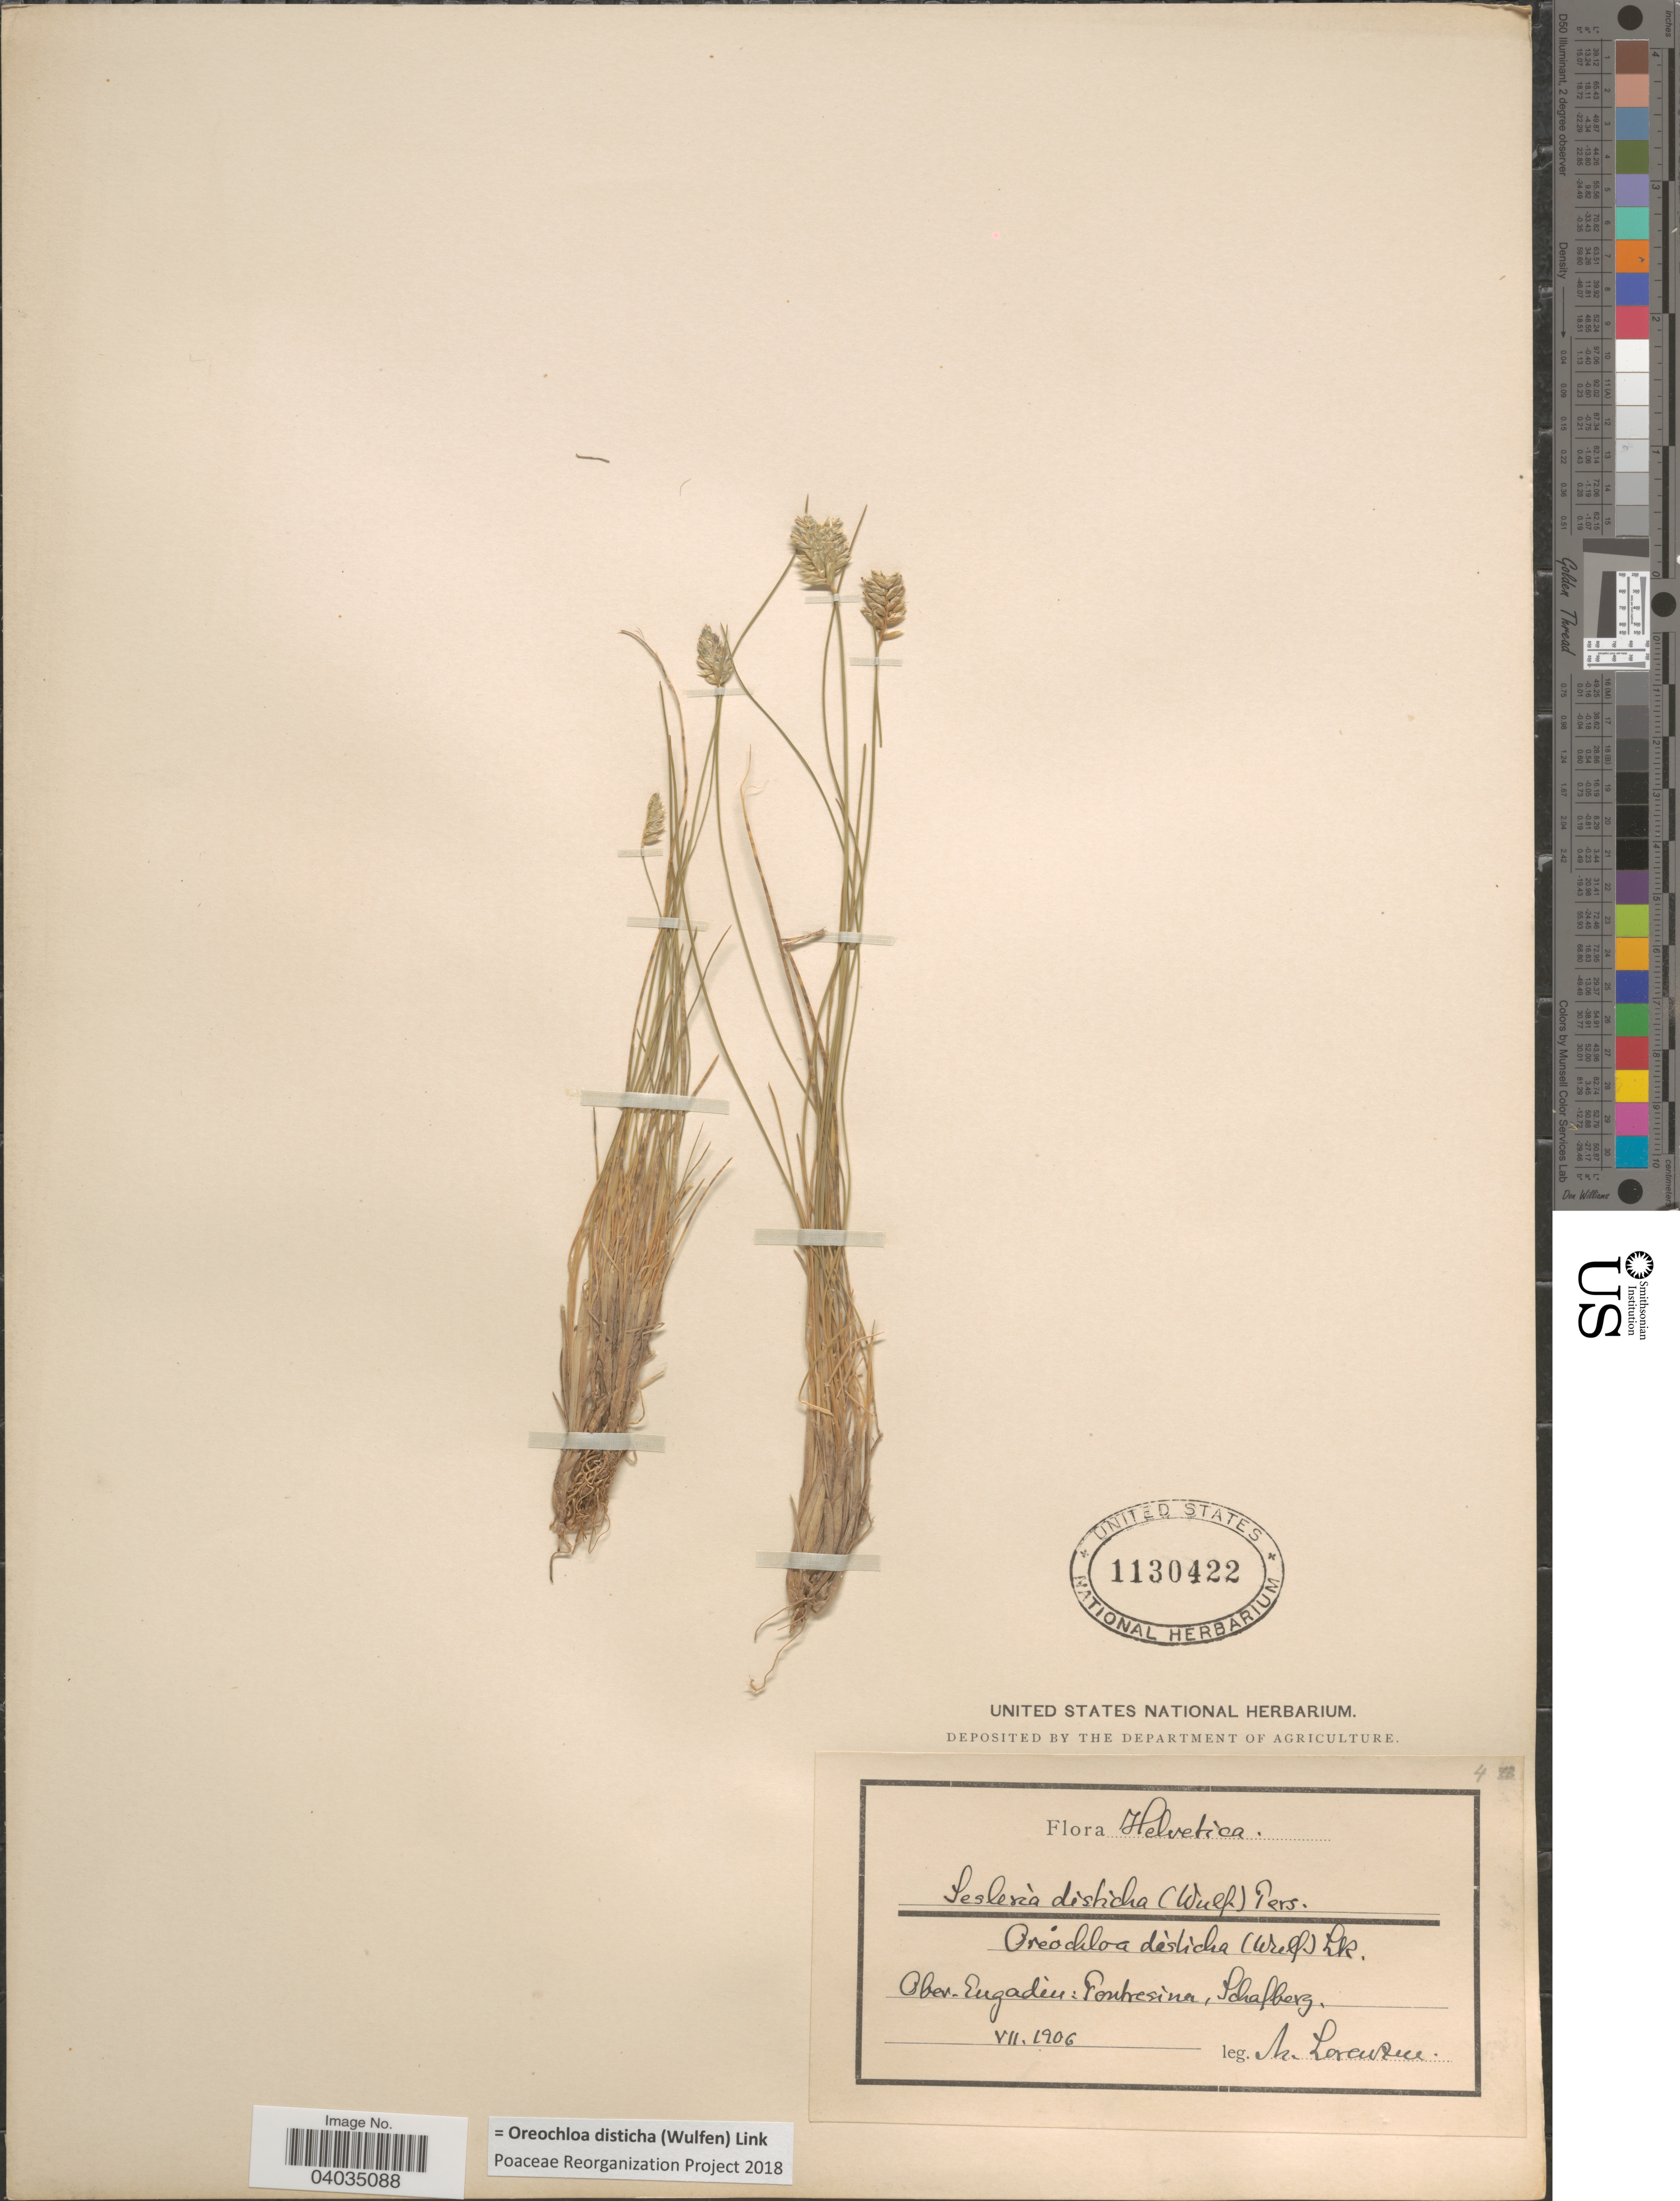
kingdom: Plantae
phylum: Tracheophyta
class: Liliopsida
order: Poales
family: Poaceae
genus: Oreochloa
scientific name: Oreochloa disticha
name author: (Wulfen) Link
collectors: M. Lorenzen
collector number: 4?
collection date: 1906-07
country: Switzerland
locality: Helvetica. Ober. Engadien:Pontresina, Schafberg.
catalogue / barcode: US 1130422